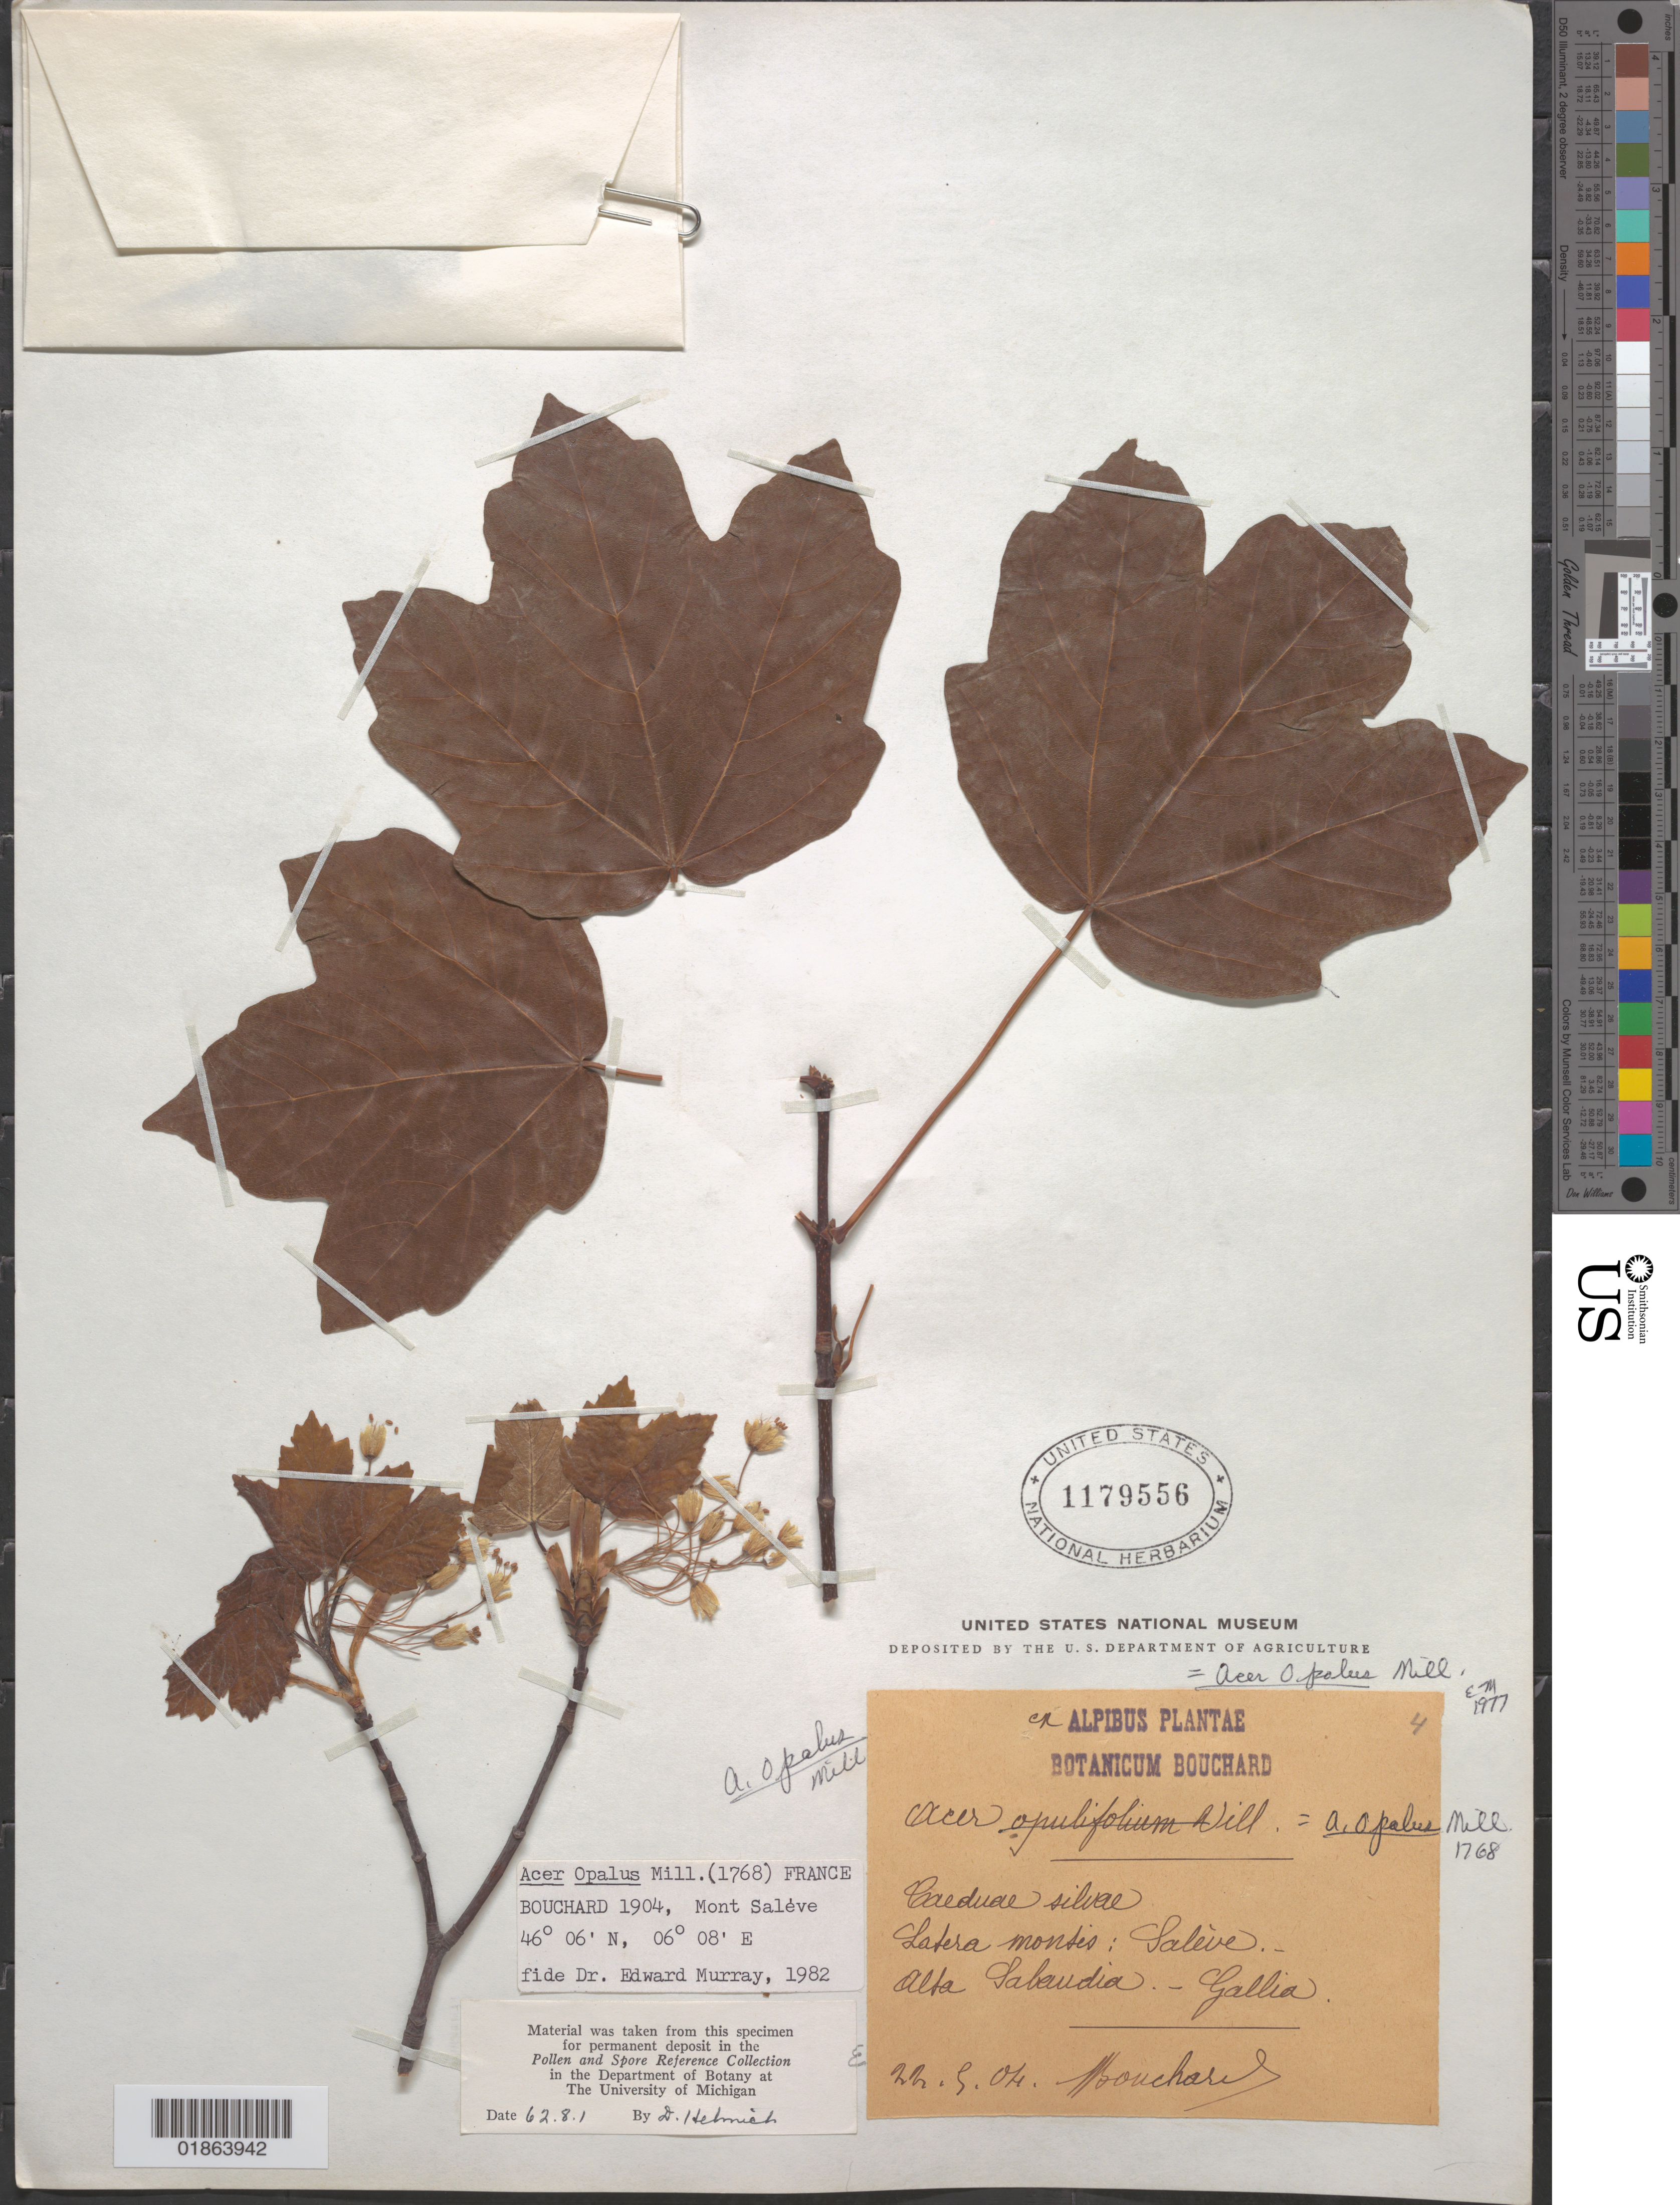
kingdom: Plantae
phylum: Tracheophyta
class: Magnoliopsida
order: Sapindales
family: Sapindaceae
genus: Acer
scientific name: Acer opalus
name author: Mill.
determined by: Murray, Edward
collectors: -. Bouchard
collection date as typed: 22. [?] 04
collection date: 1904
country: France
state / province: Auvergne-Rhône-Alpes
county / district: Haute-Savoie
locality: Mt. Salève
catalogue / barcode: US 1179556